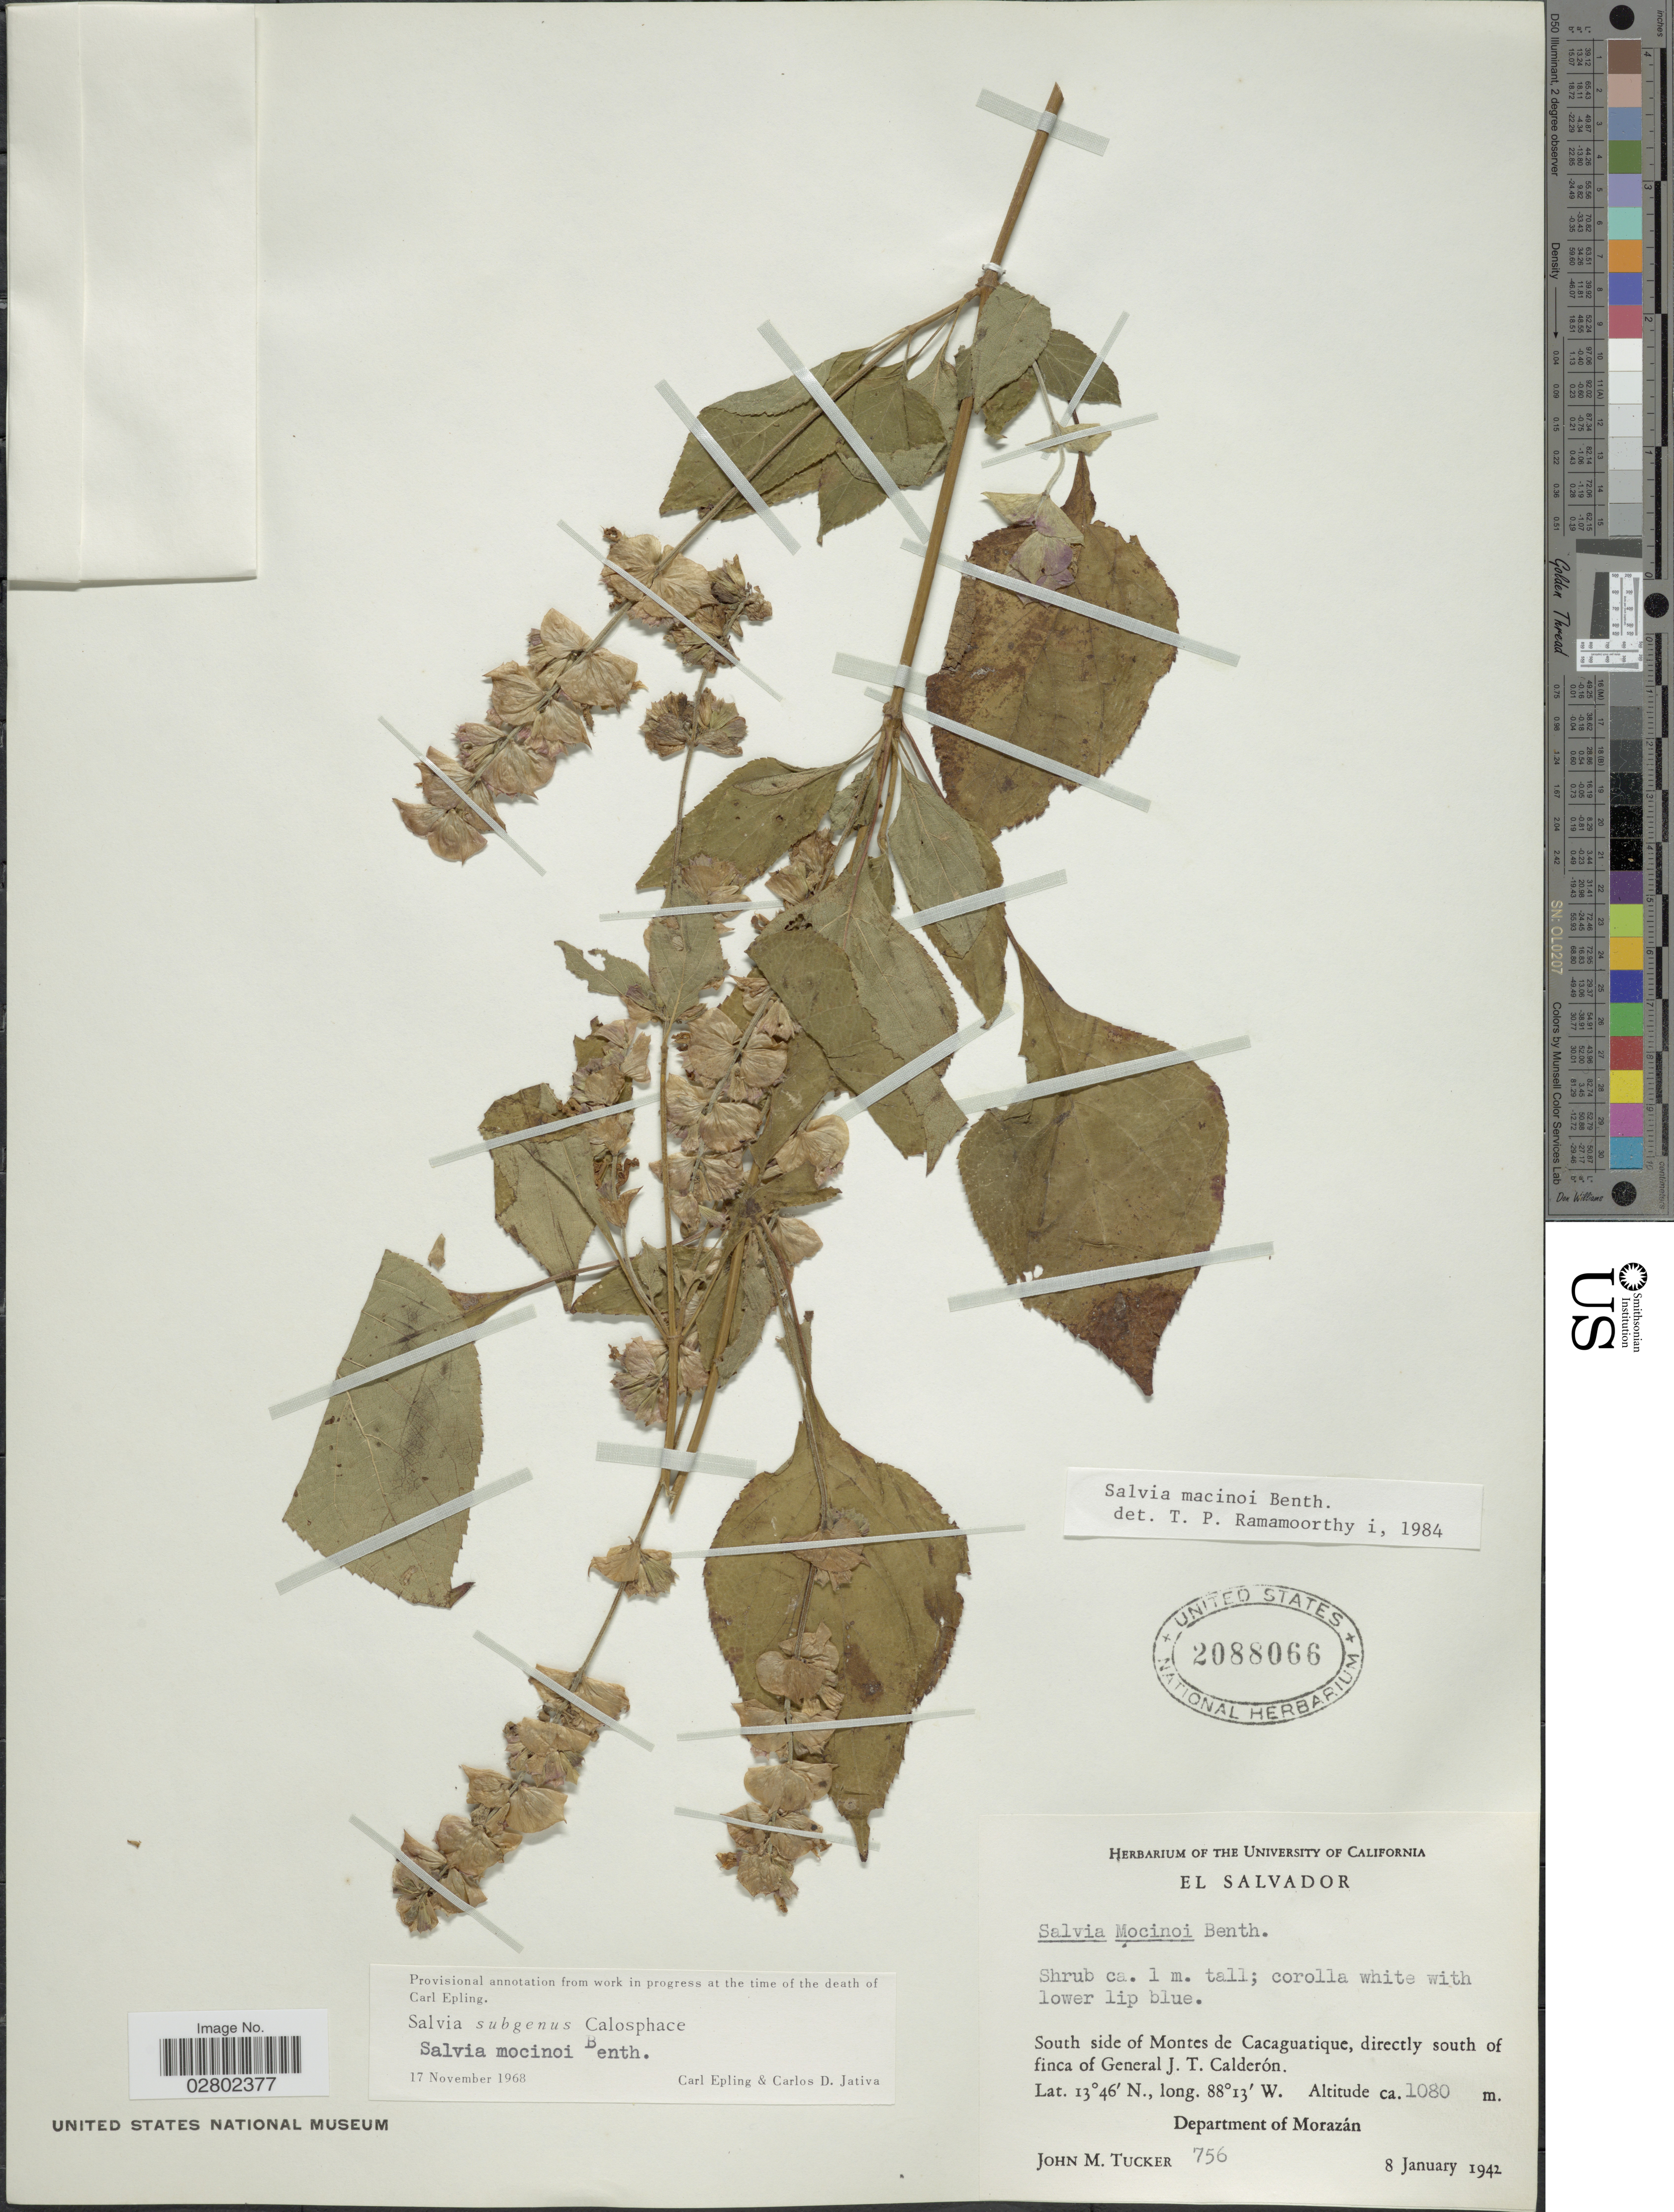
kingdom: Plantae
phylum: Tracheophyta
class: Magnoliopsida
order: Lamiales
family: Lamiaceae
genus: Salvia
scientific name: Salvia mocinoi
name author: Benth.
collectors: J. M. Tucker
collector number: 756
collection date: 1942-01-08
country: El Salvador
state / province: Morazan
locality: South side of montes de Cacaguatique, directly south of finca of General J. T. Calderón. Department of Morazán.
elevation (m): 1080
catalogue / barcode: US 2088066